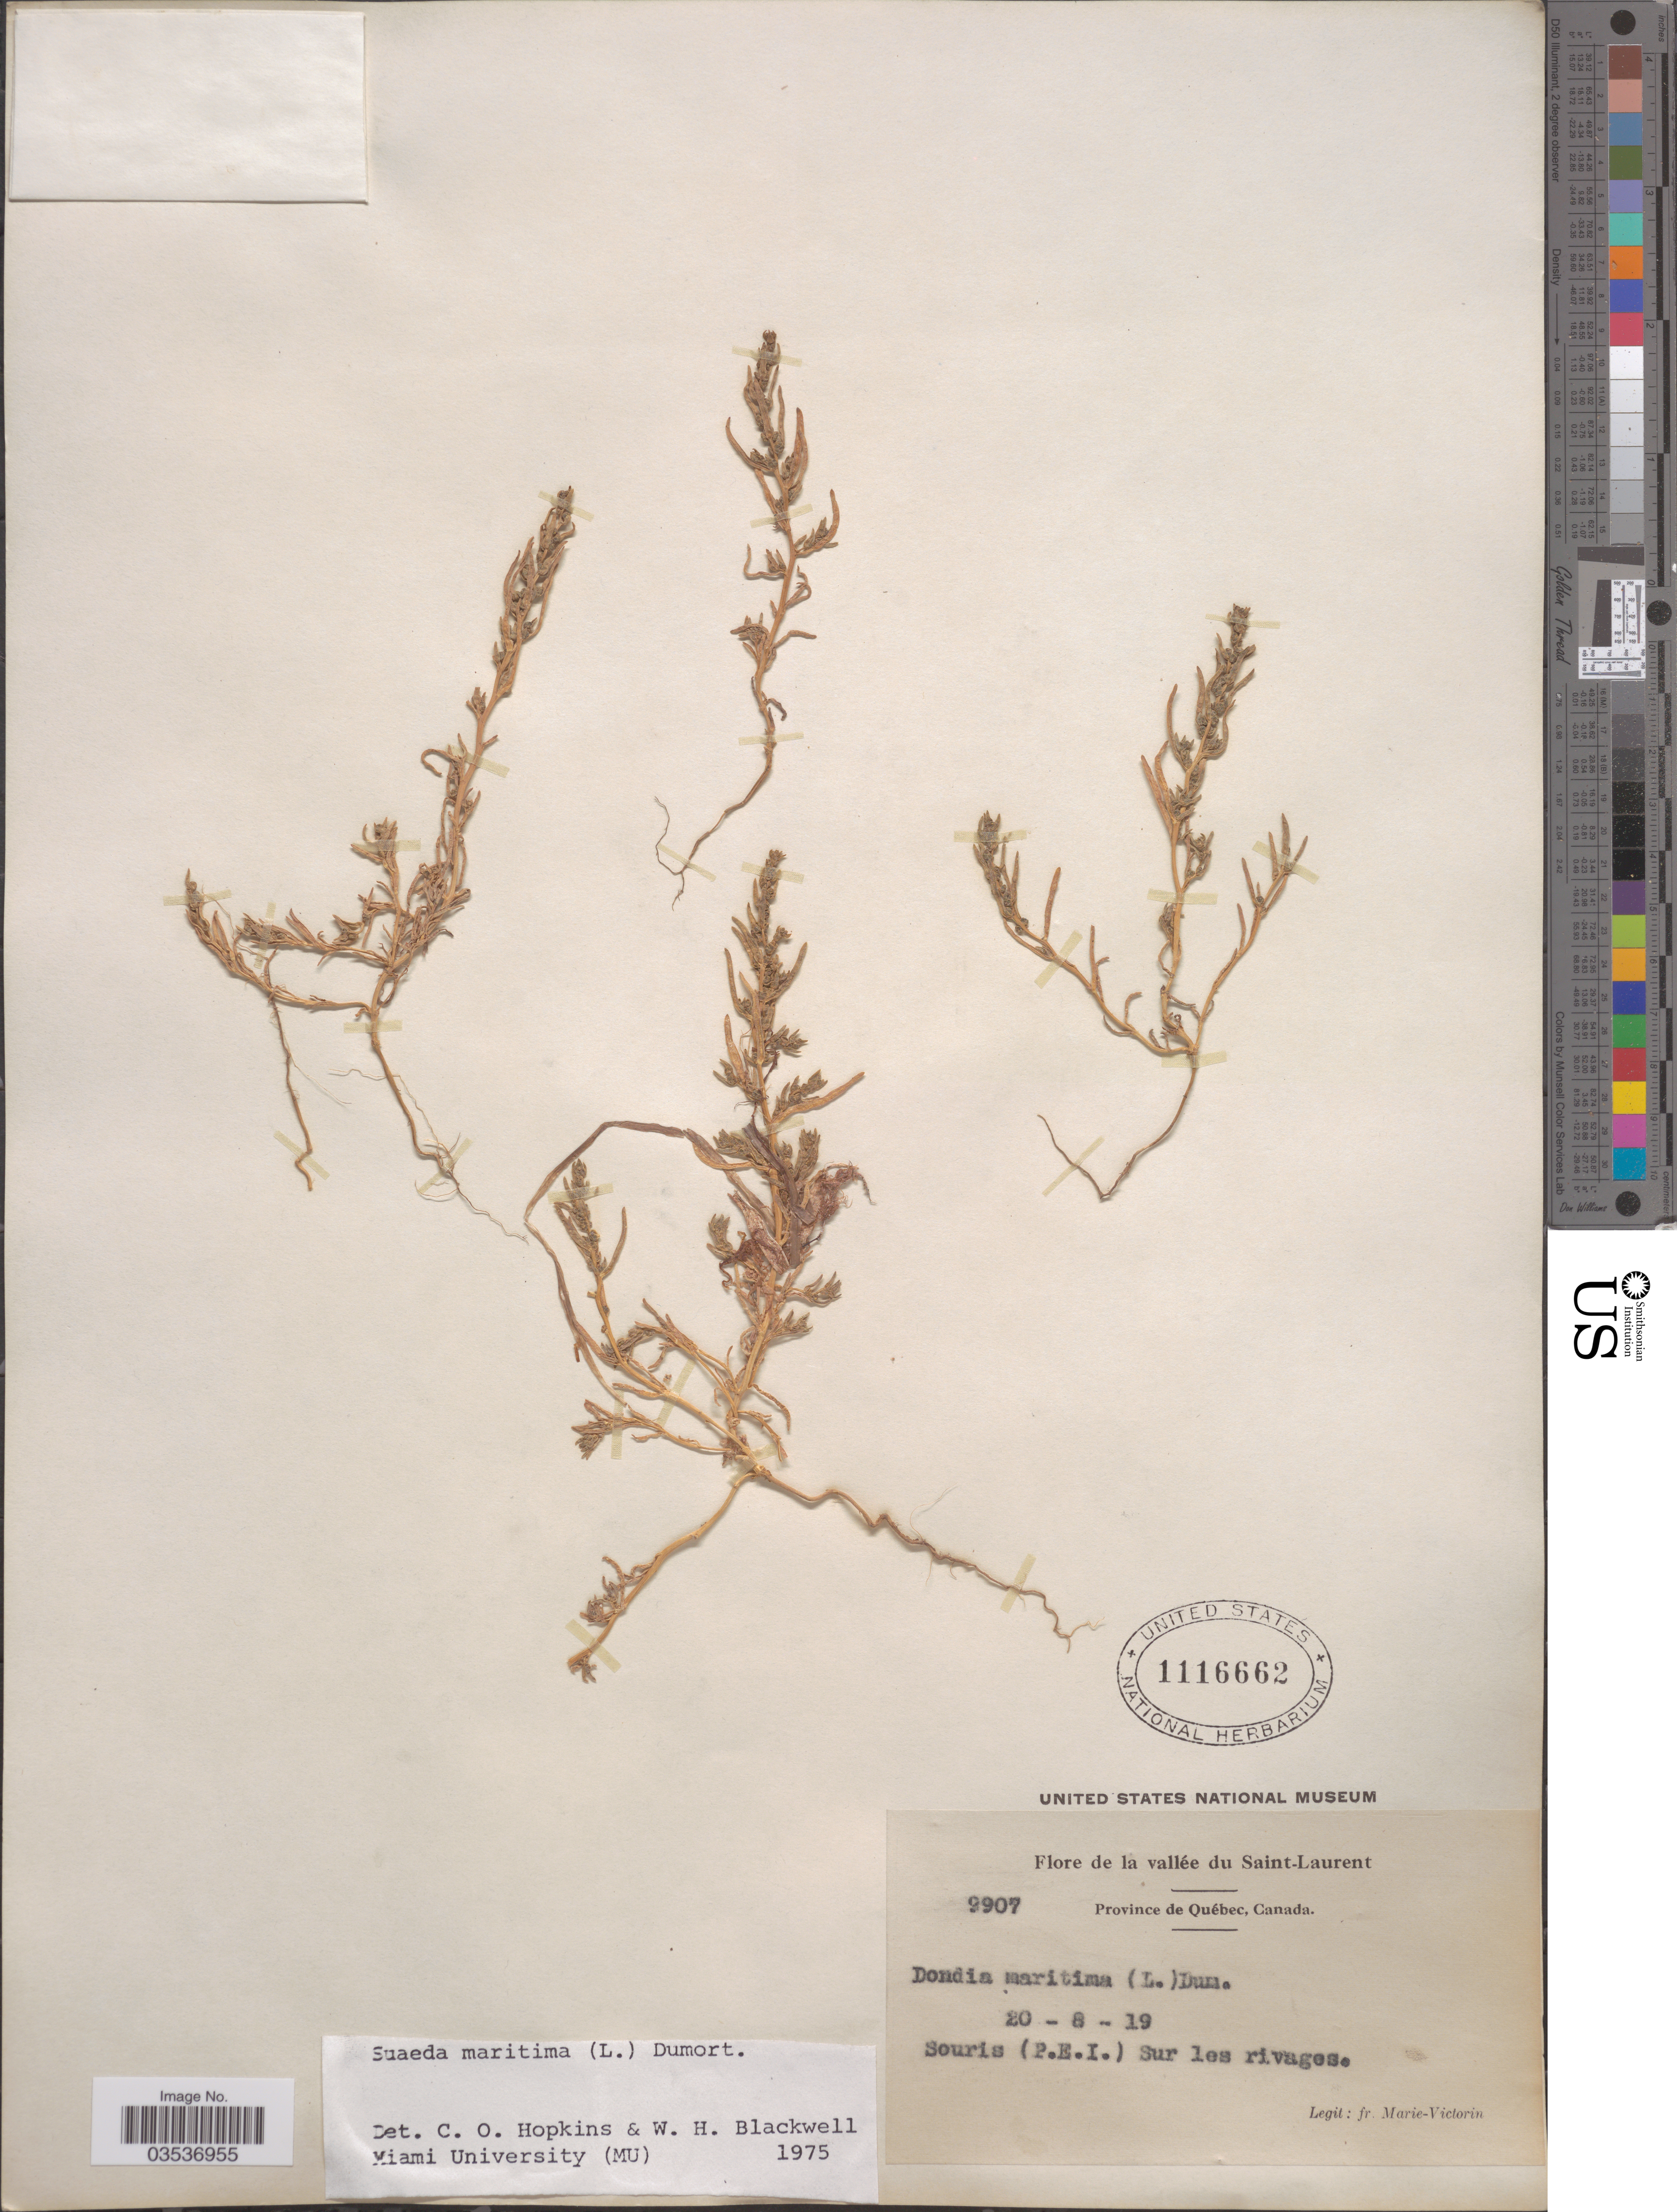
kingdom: Plantae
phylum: Tracheophyta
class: Magnoliopsida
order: Caryophyllales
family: Amaranthaceae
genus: Suaeda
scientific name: Suaeda maritima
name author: (L.) Dumort.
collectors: F. Marie-Victorin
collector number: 9907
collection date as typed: Transcribed d/m/y: 20/8/19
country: Canada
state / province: Quebec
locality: De la vallée du Saint-Laurent. Souris (P.E.I.).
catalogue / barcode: US 1116662